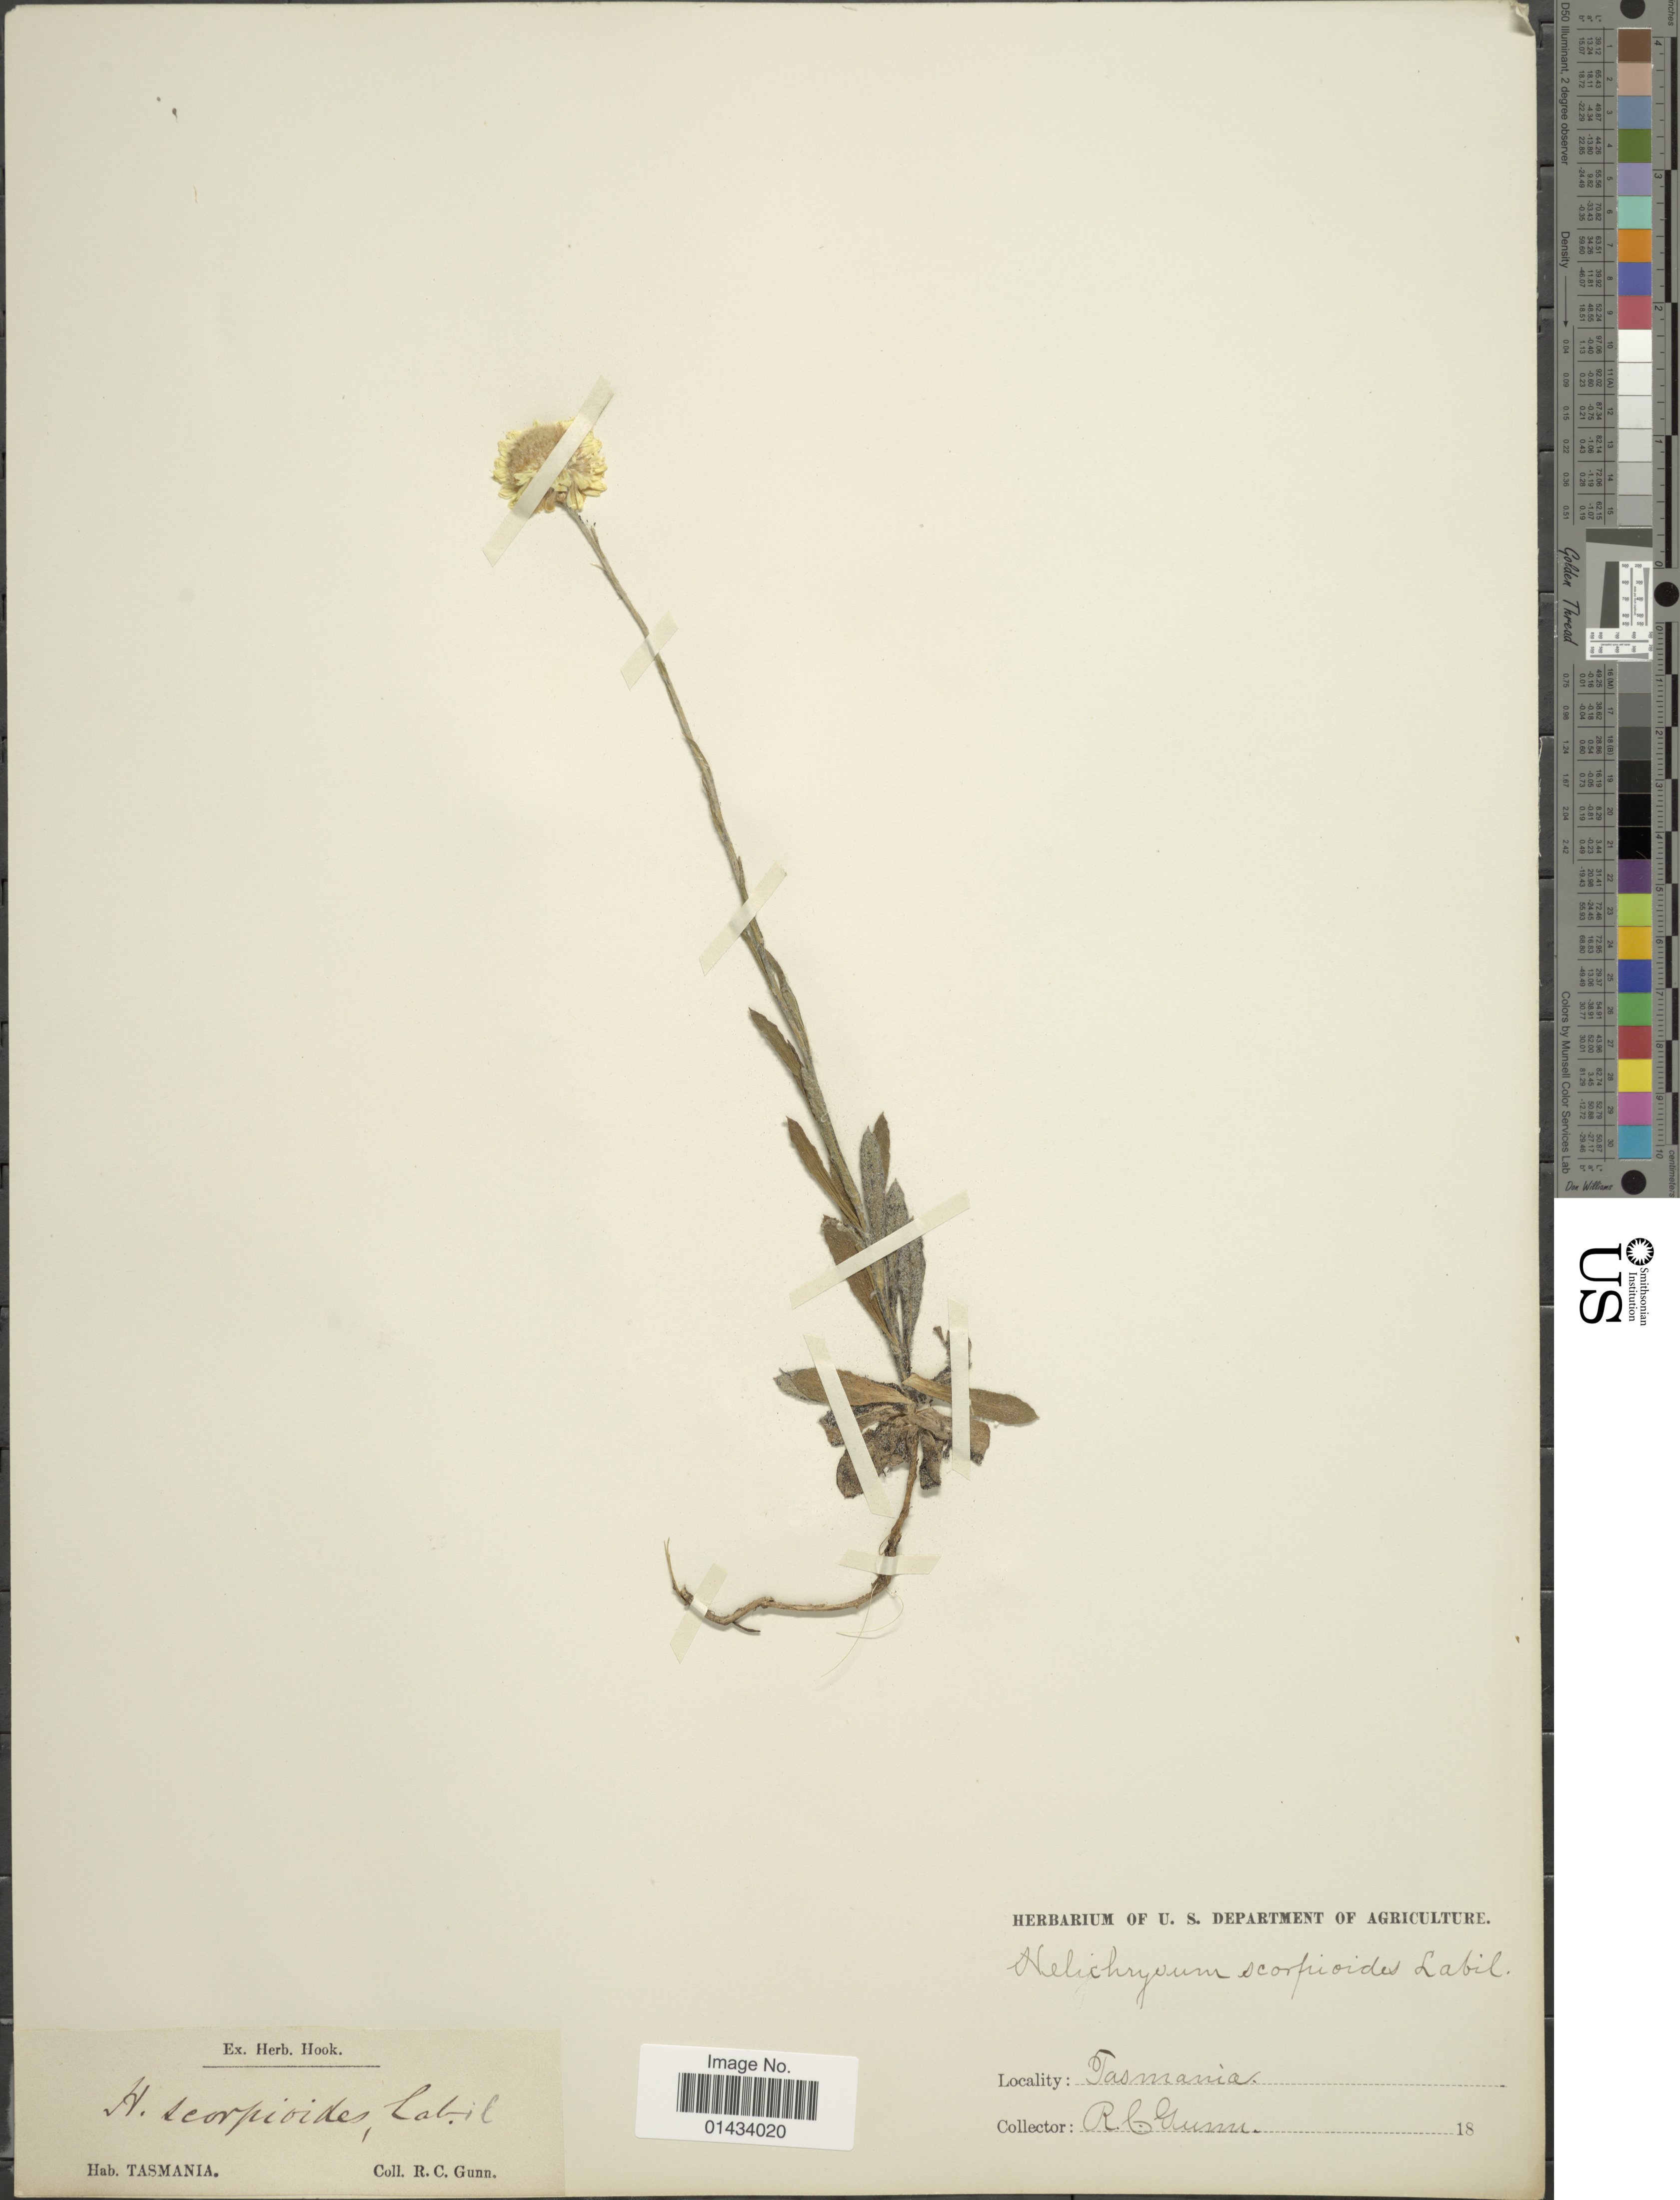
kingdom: Plantae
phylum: Tracheophyta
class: Magnoliopsida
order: Asterales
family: Asteraceae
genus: Coronidium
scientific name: Coronidium scorpioides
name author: (Labill.) Paul G. Wilson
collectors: R. Gunn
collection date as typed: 18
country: Australia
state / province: Tasmania